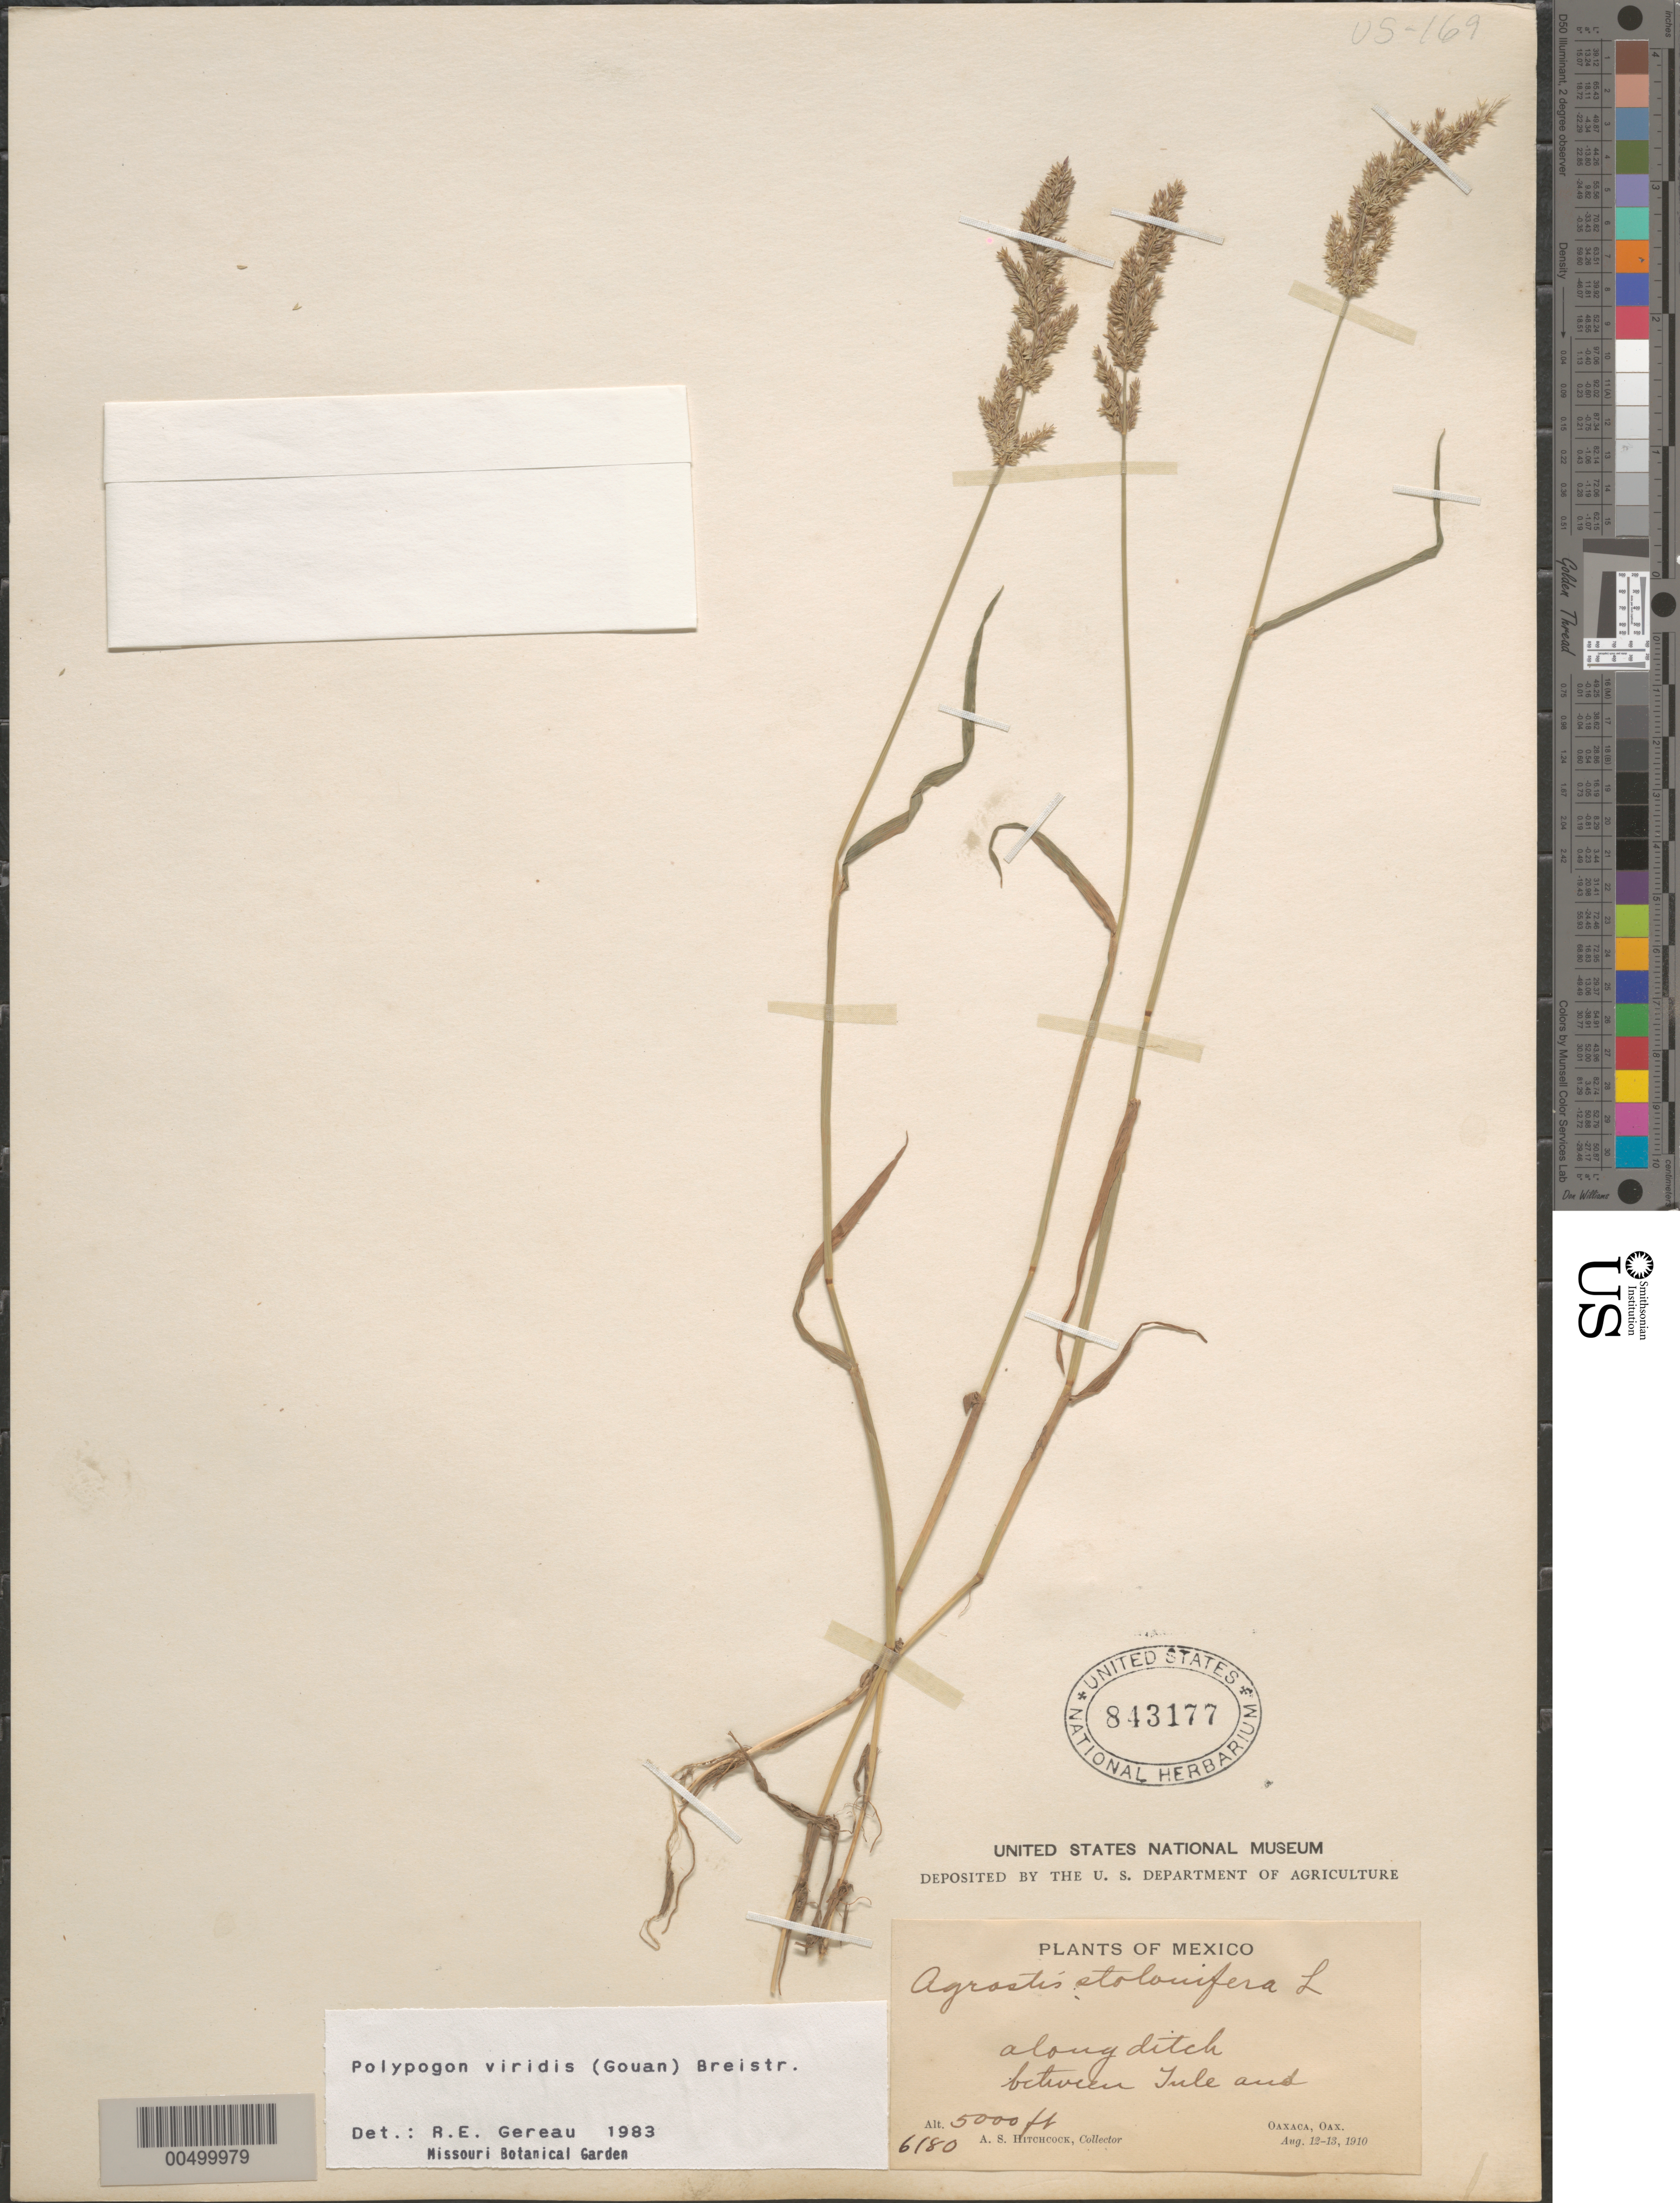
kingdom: Plantae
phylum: Tracheophyta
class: Liliopsida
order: Poales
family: Poaceae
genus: Polypogon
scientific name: Polypogon viridis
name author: (Gouan) Breistroffer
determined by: Gereau, R. E.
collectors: A. S. Hitchcock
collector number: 6180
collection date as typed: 12 Aug 1910 to 13 Aug 1910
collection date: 1910-08-12/1910-08-13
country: Mexico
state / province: Oaxaca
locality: Between Tula & Oaxaca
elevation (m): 1524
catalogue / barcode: US 843177